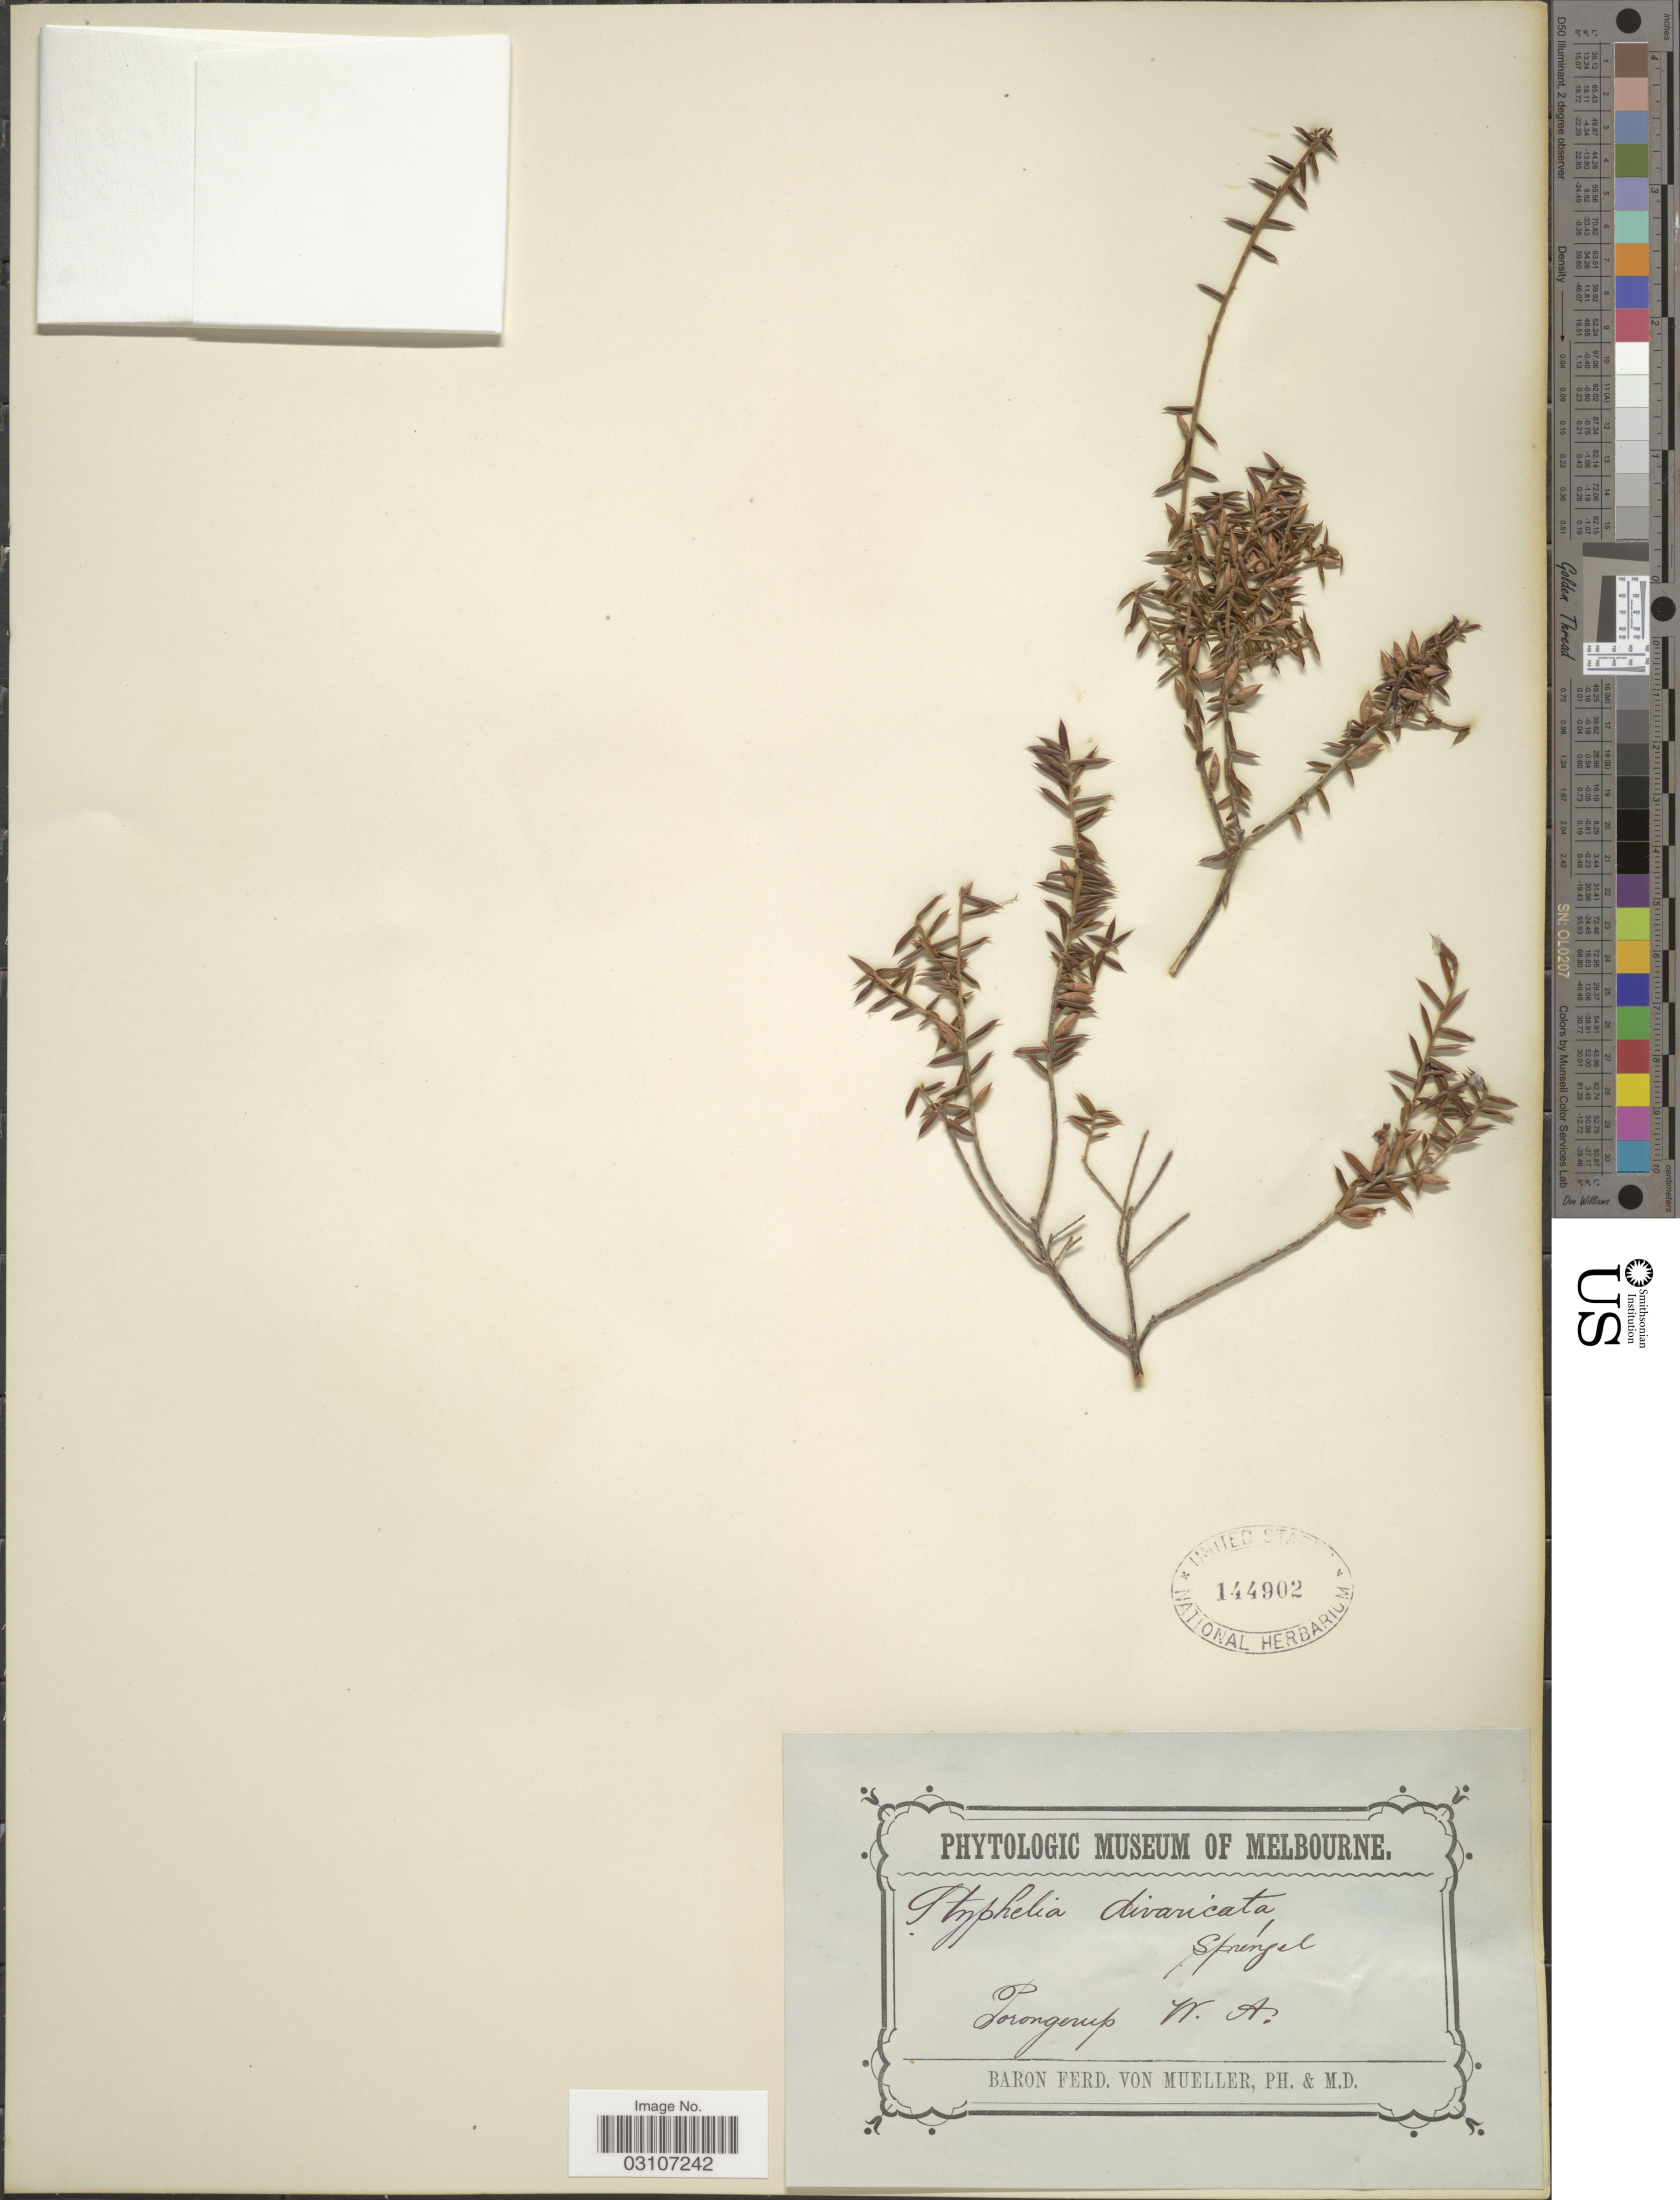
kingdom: Plantae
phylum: Tracheophyta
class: Magnoliopsida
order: Ericales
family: Ericaceae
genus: Acrotriche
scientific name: Acrotriche divaricata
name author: R. Br.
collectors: F. Mueller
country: Australia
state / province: Western Australia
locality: Porongerup W. A.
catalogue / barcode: US 144902